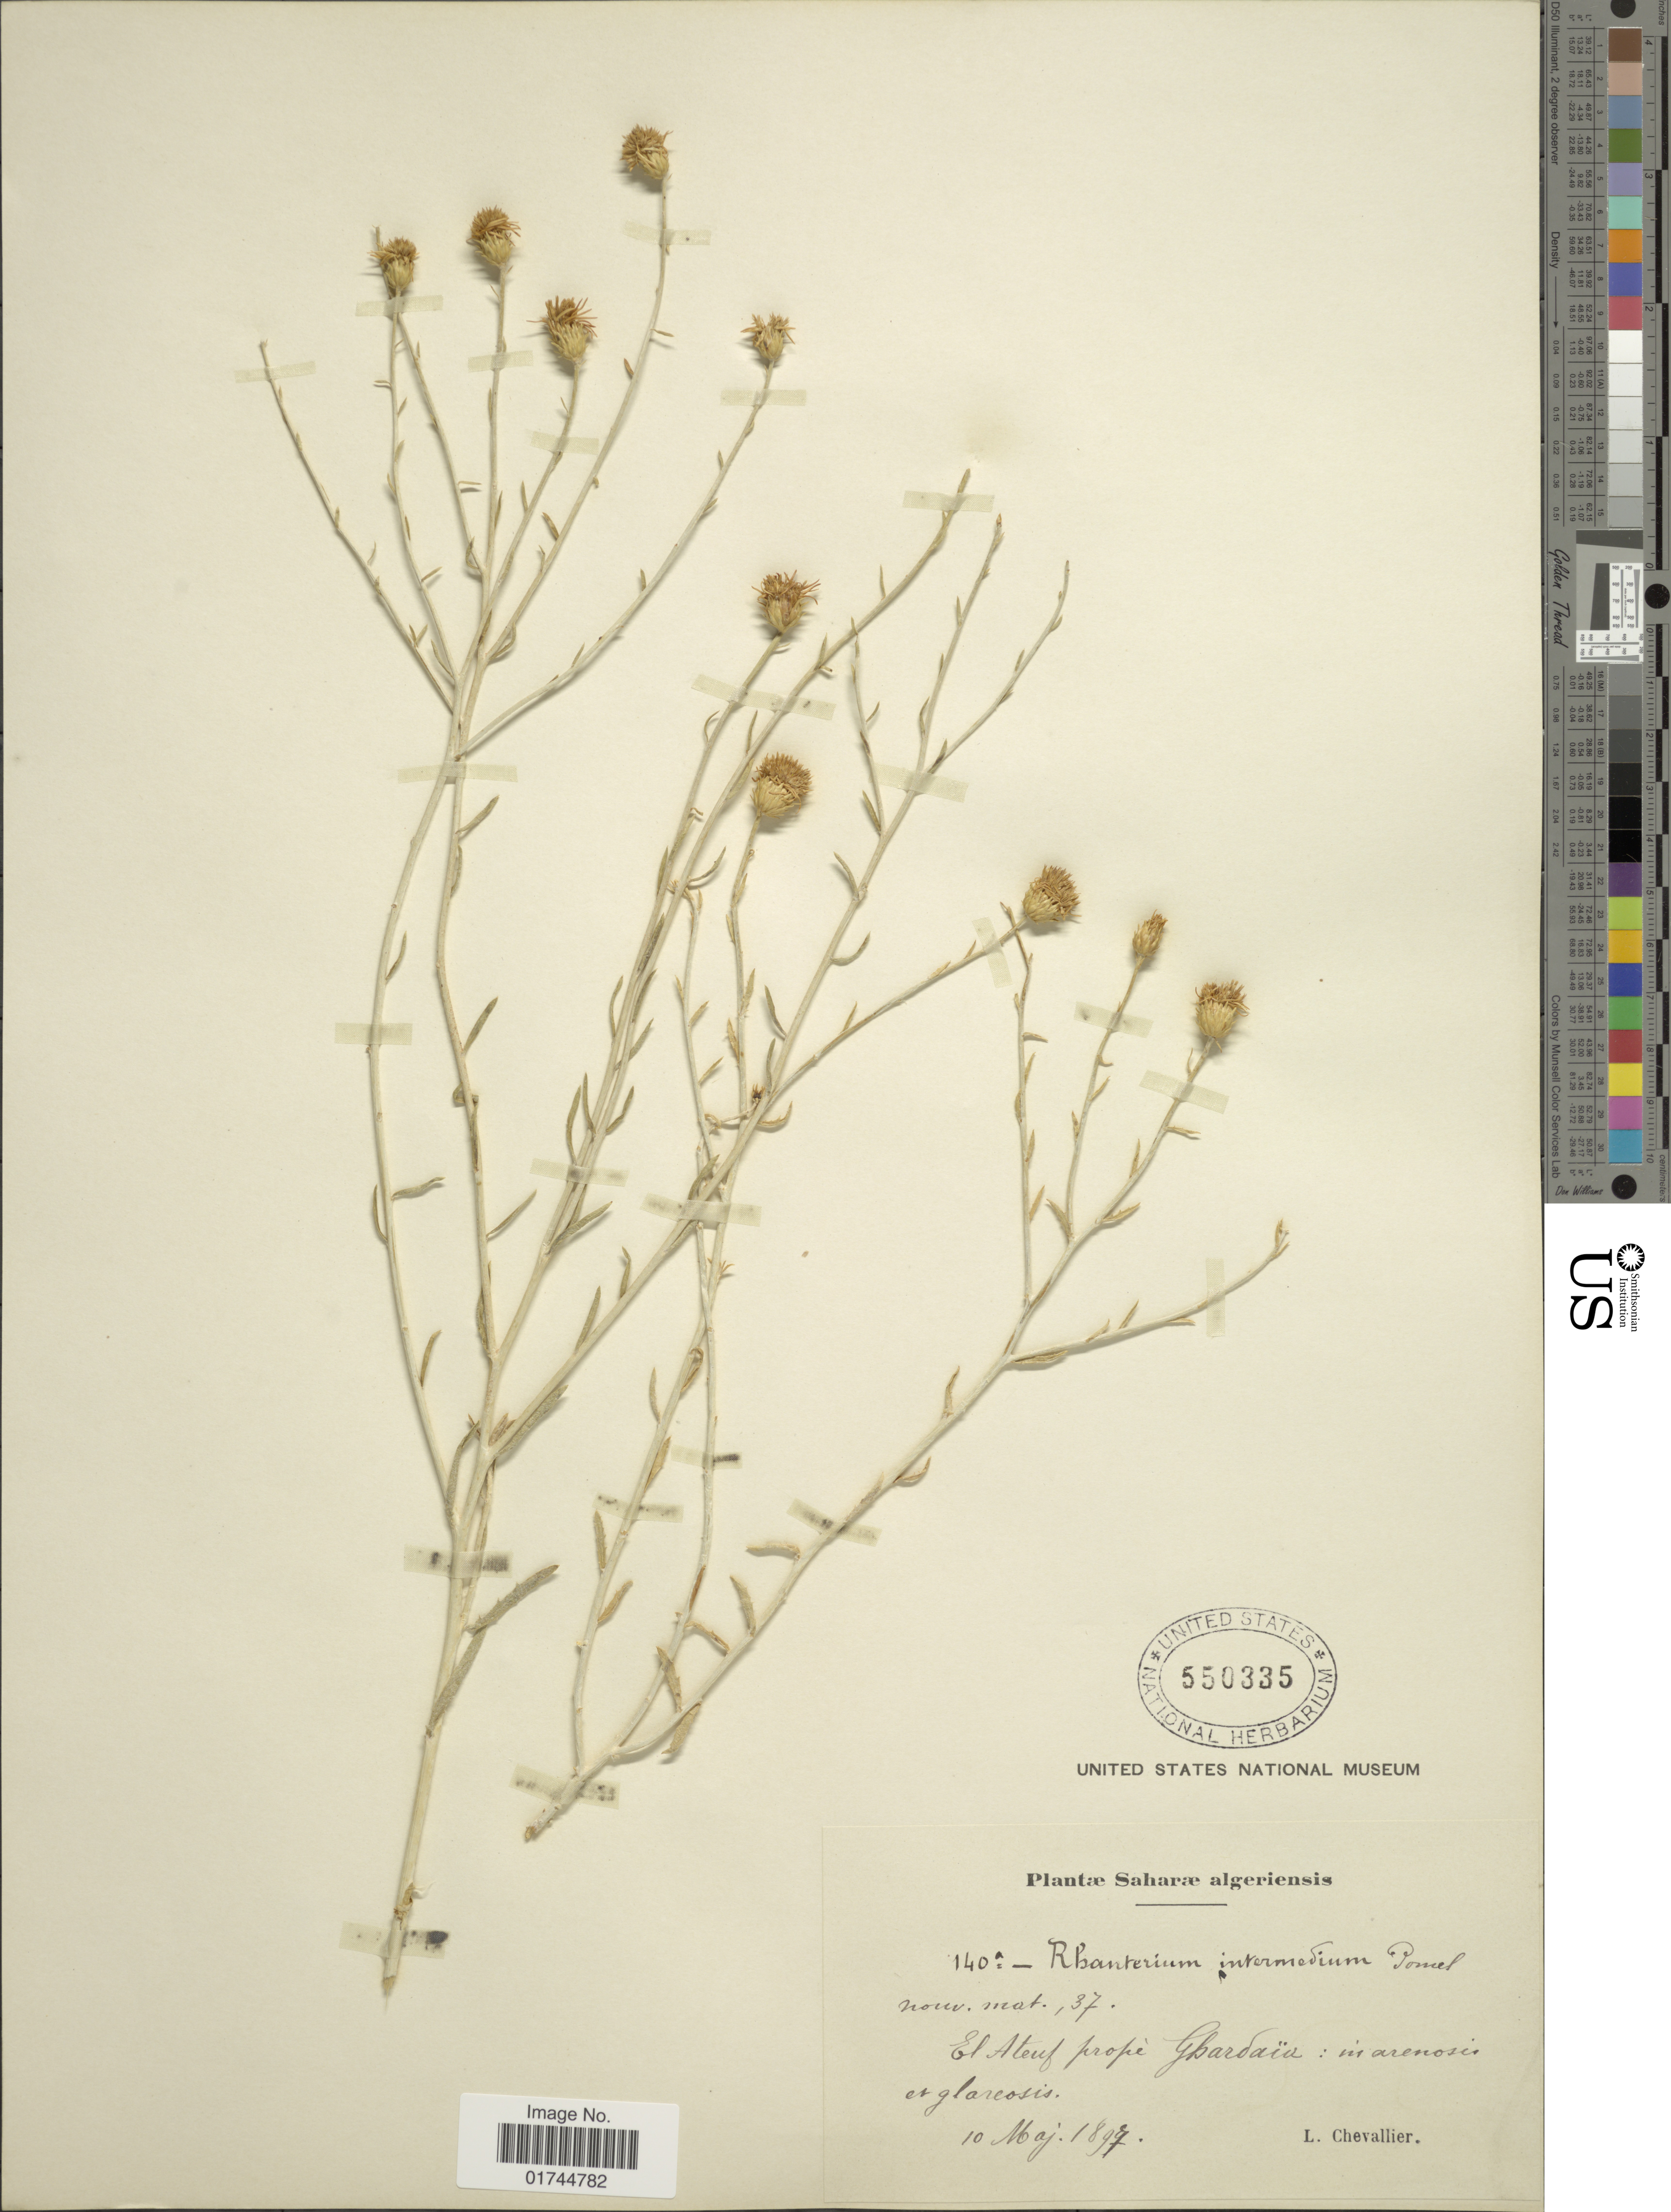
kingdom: Plantae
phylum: Tracheophyta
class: Magnoliopsida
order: Asterales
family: Asteraceae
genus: Rhanterium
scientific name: Rhanterium intermedium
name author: Pomel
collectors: L. Chevallier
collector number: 140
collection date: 1897-05-10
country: Algeria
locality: Saharae Algeriensis, El Ateuf prope ghardaia: in arenosis et glareosis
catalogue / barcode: US 550335